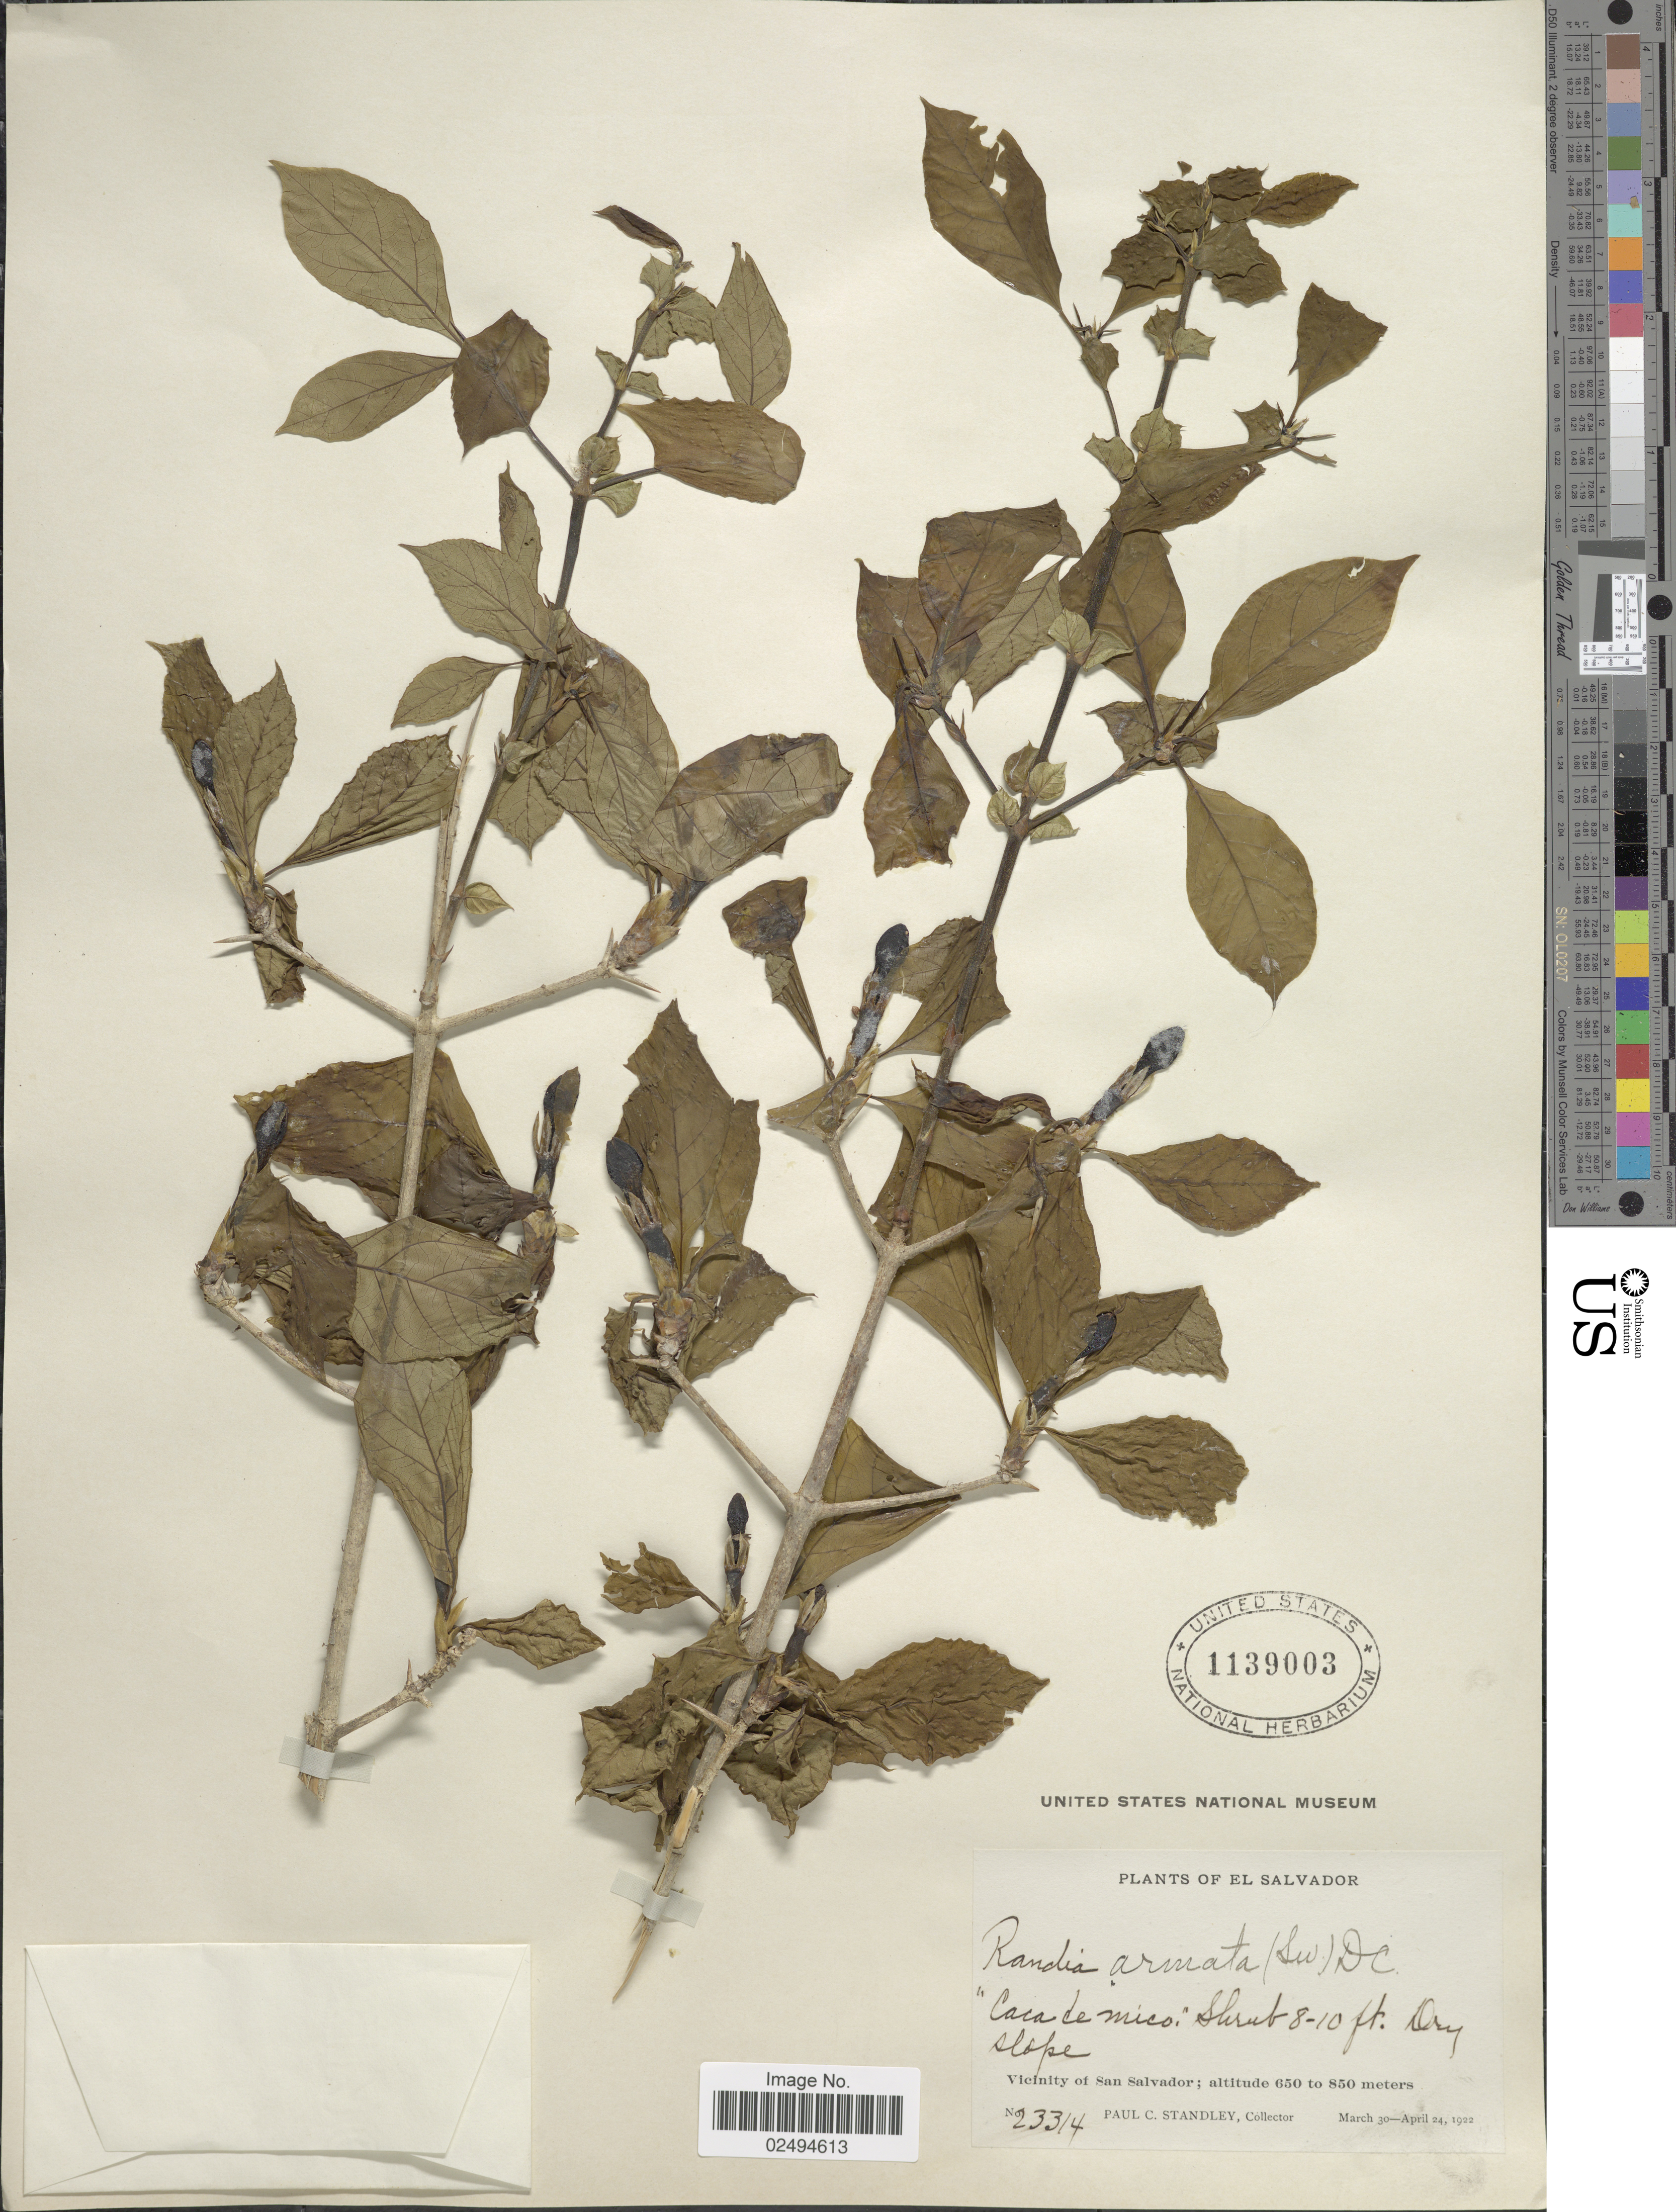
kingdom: Plantae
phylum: Tracheophyta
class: Magnoliopsida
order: Gentianales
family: Rubiaceae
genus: Randia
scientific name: Randia armata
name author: (Sw.) DC.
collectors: P. C. Standley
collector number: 23314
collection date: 1922-03-30/1922-04-24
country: El Salvador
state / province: San Salvador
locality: Vicinity of San Salvador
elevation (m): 650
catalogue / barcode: US 1139003